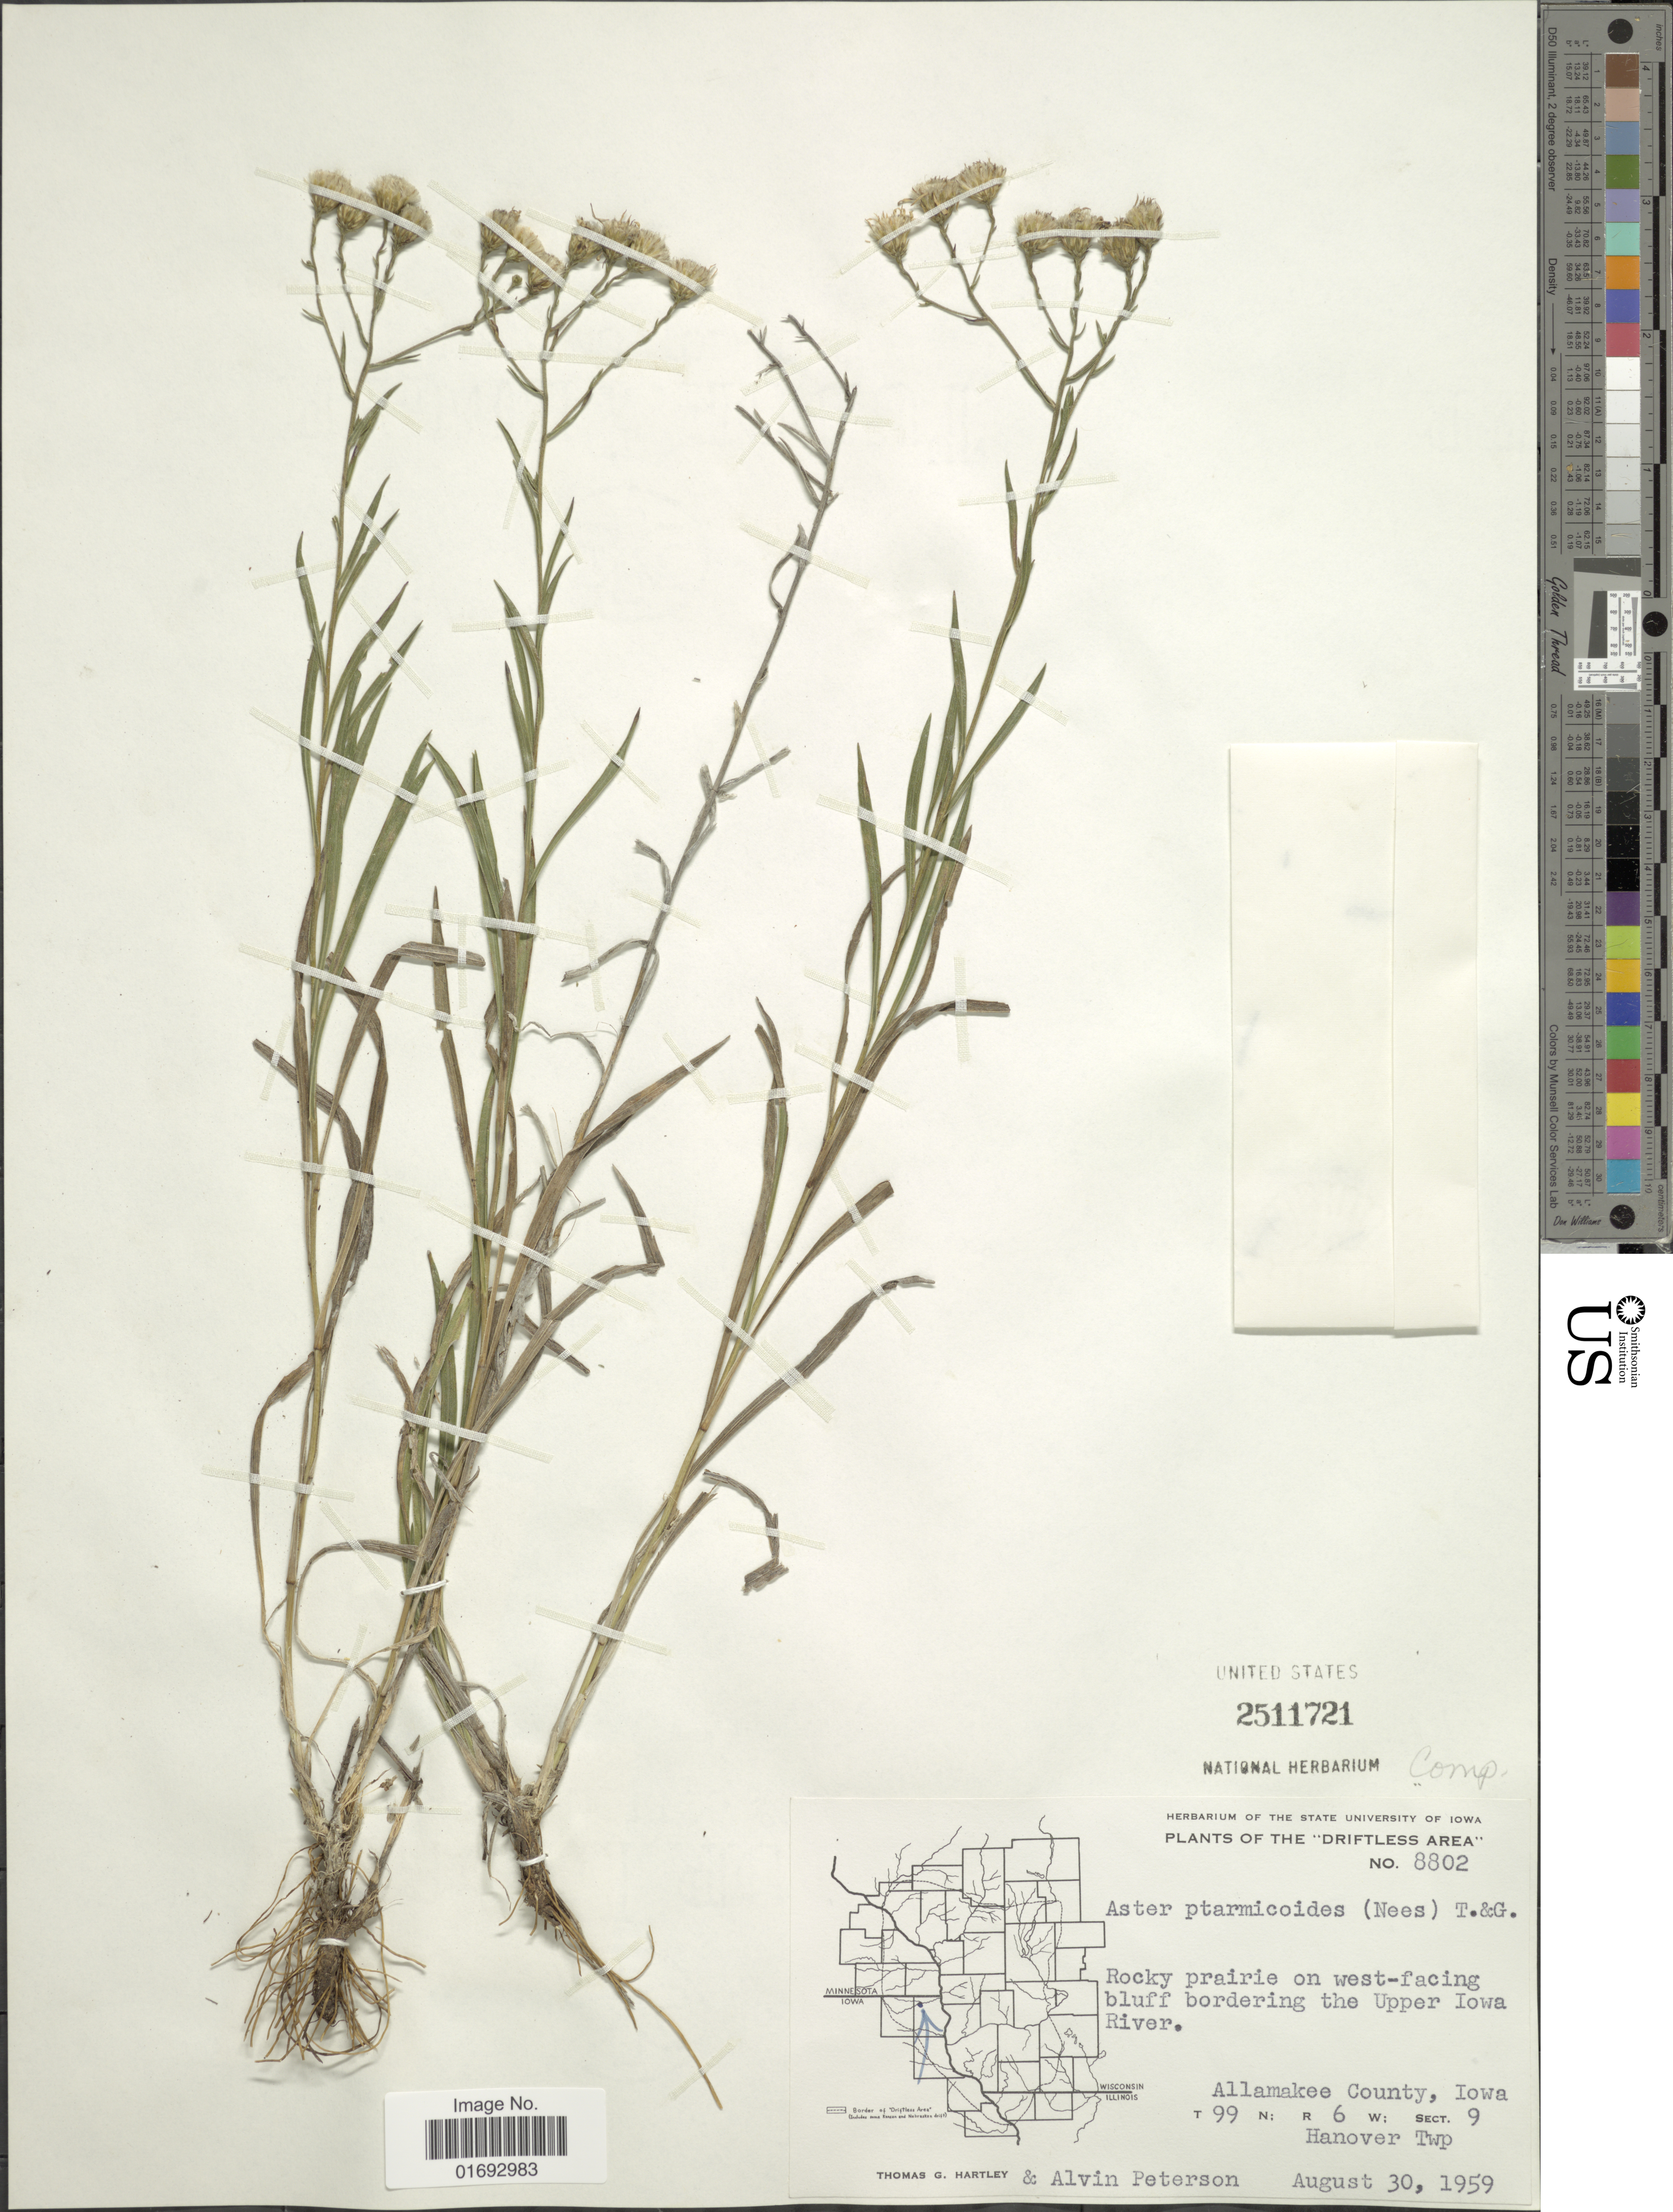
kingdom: Plantae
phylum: Tracheophyta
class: Magnoliopsida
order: Asterales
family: Asteraceae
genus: Oligoneuron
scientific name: Oligoneuron album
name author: (Nutt.) G.L. Nesom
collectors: T. G. Hartley & A. M. Peterson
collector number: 8802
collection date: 1959-08-30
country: United States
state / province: Iowa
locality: Driftless area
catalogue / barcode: US 2511721